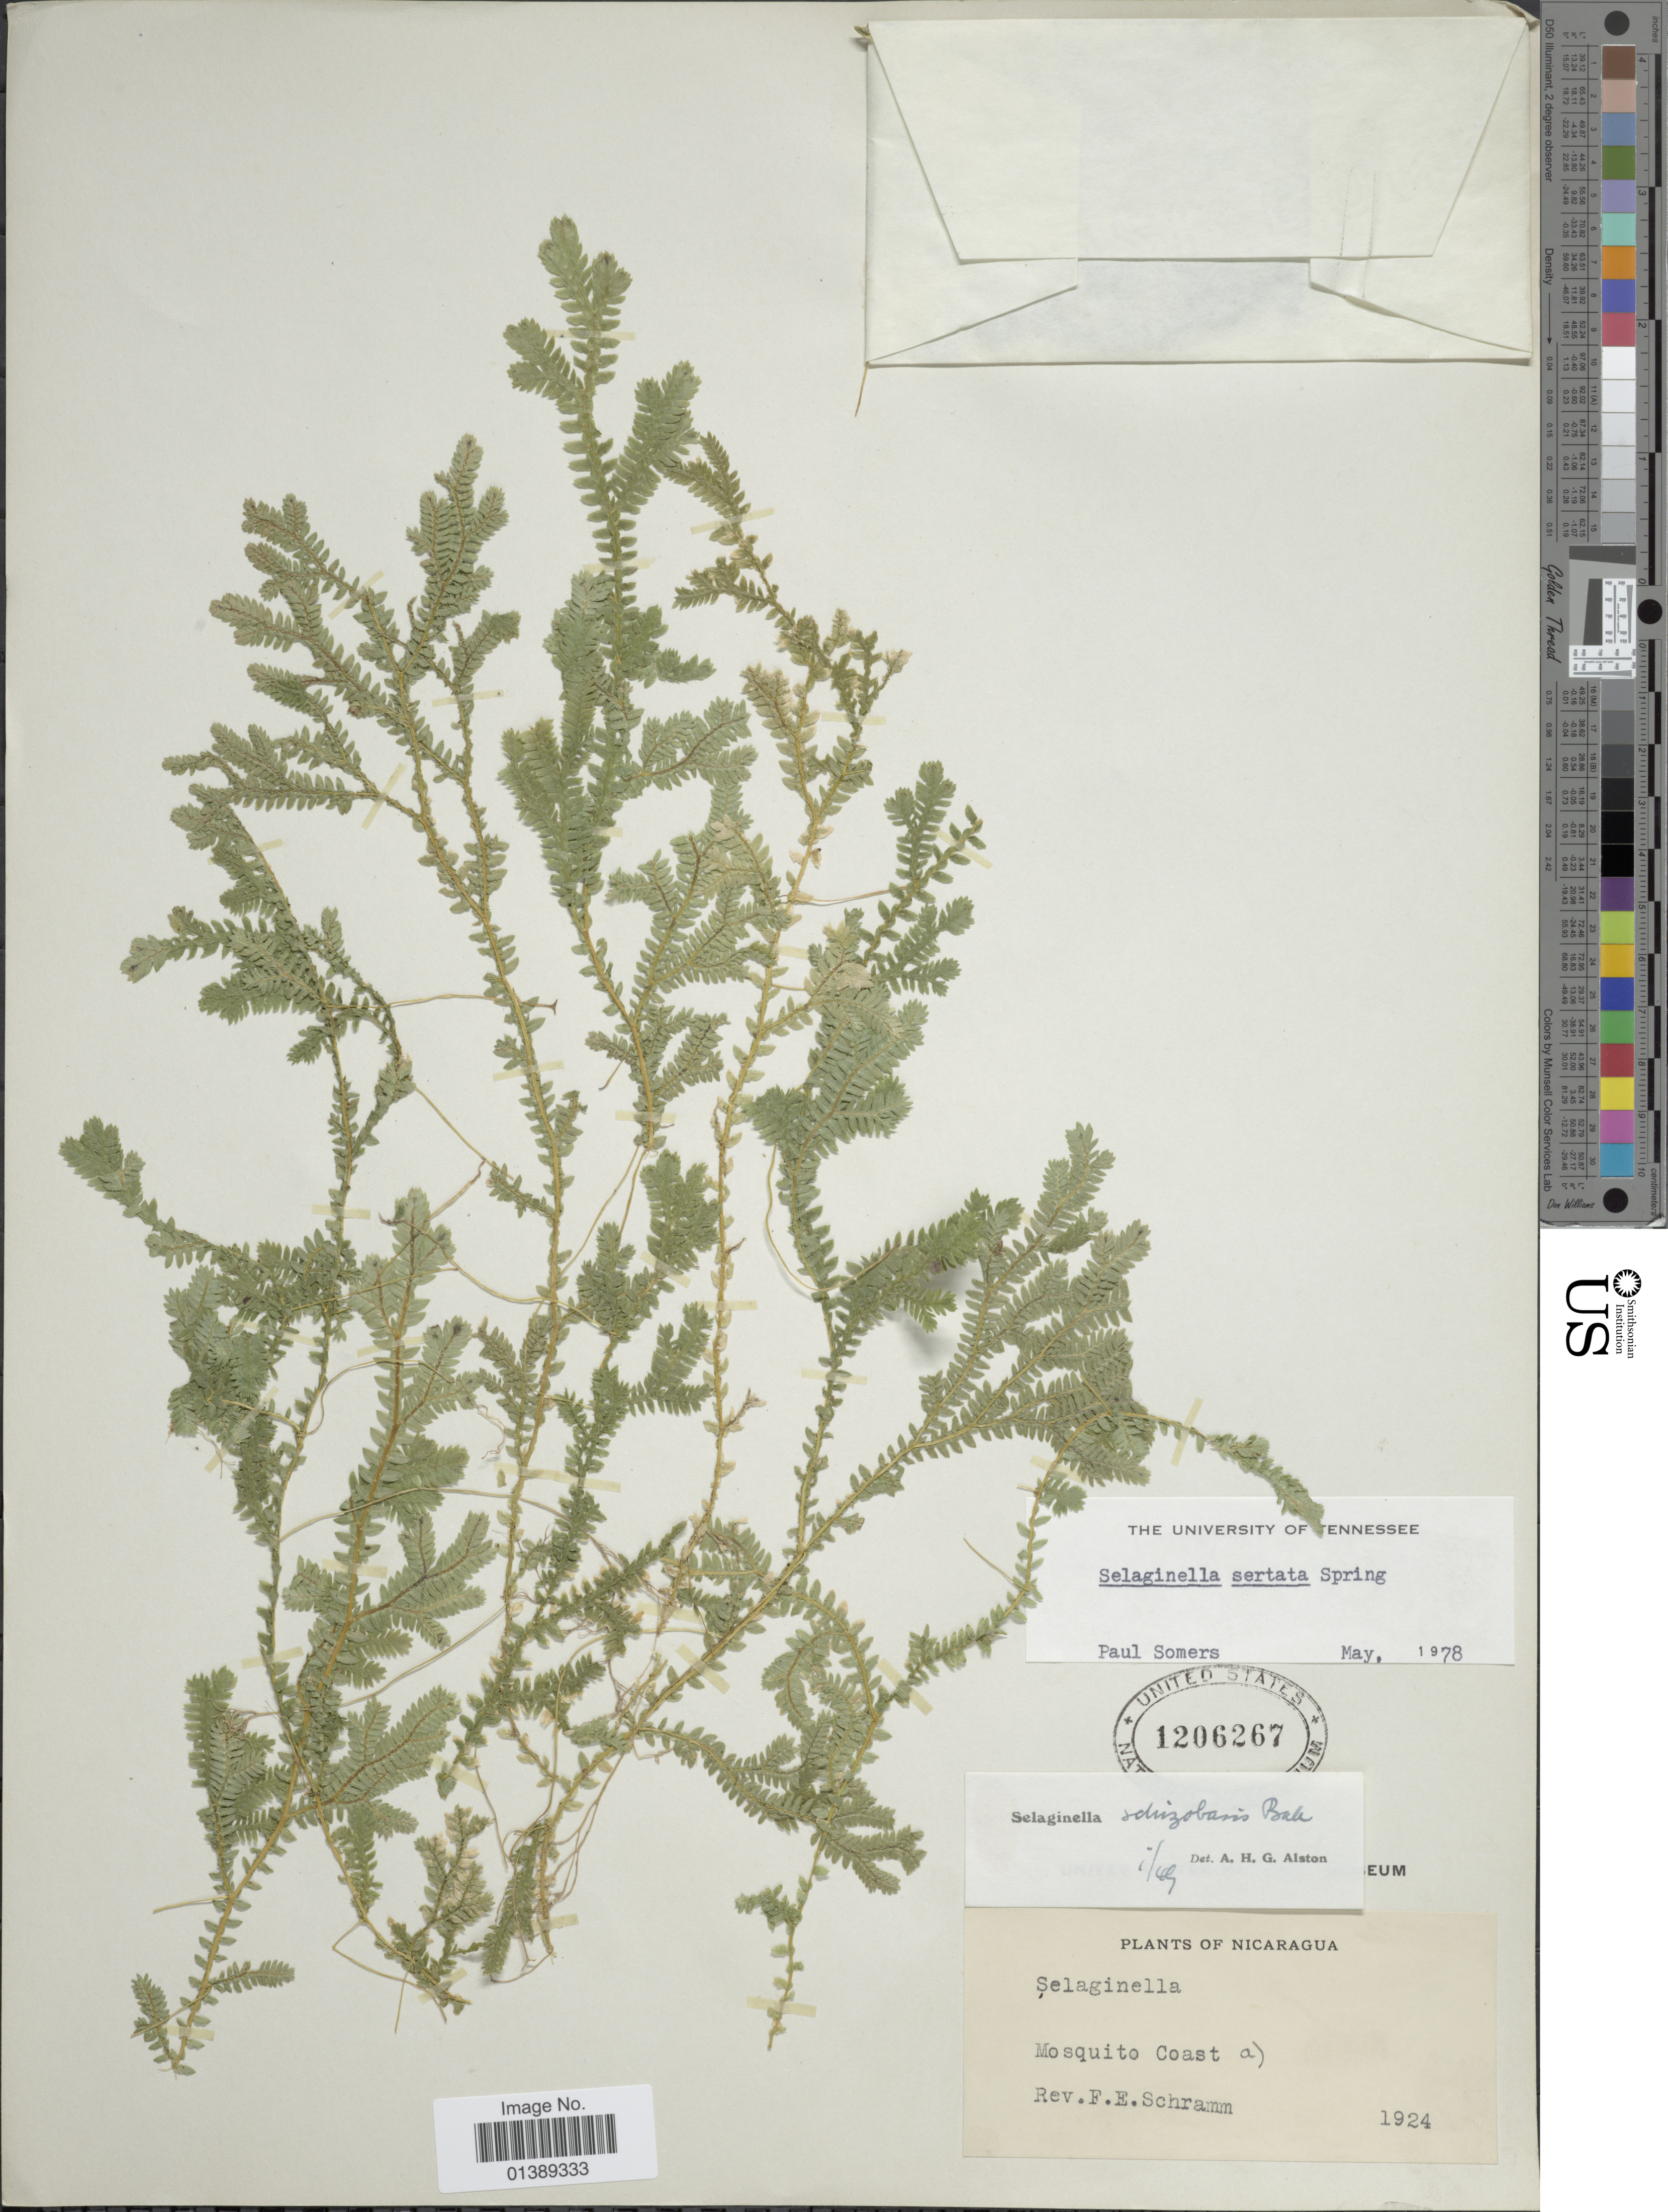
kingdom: Plantae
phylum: Tracheophyta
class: Lycopodiopsida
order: Selaginellales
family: Selaginellaceae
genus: Selaginella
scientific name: Selaginella sertata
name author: Spring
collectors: F. E. Schramm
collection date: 1924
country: Nicaragua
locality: Mosquito Coast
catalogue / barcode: US 1206267